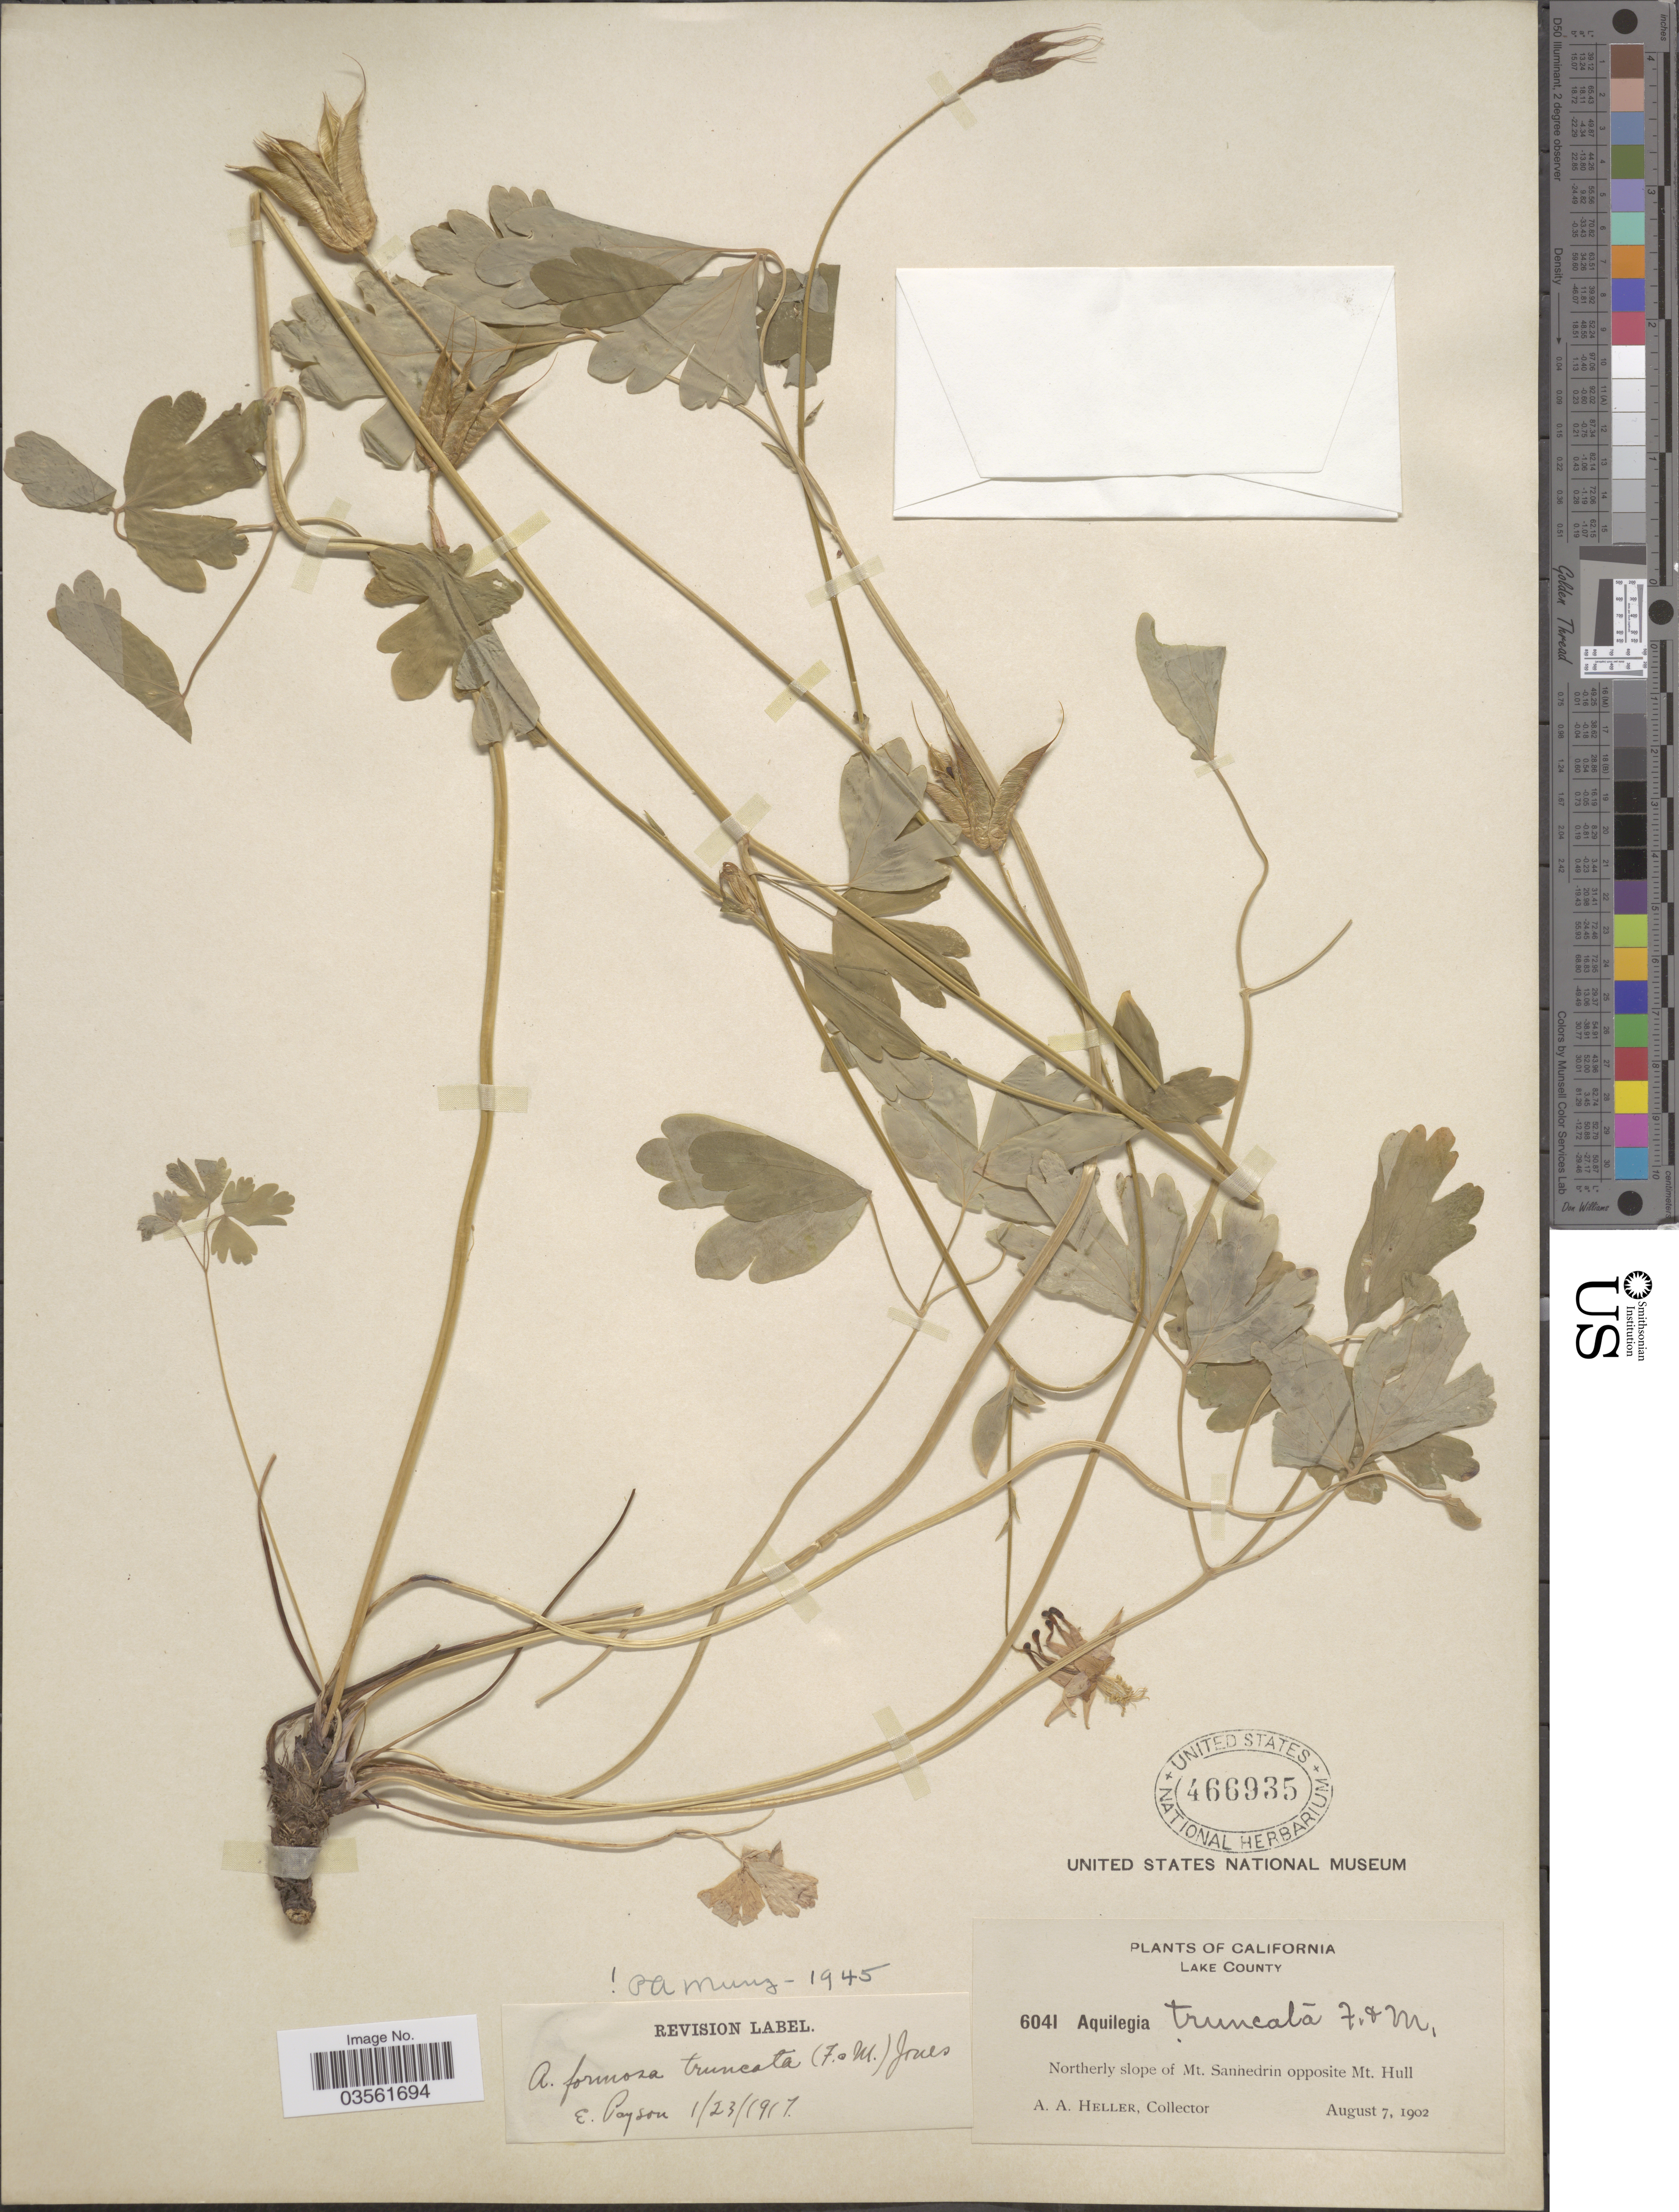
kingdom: Plantae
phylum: Tracheophyta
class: Magnoliopsida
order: Ranunculales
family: Ranunculaceae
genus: Aquilegia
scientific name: Aquilegia formosa var. truncata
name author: M.E. Jones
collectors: A. A. Heller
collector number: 6041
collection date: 1902-08-07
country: United States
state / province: California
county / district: Lake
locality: Lake County. Northerly slope of Mt. Sannedrin opposite Mt. Hull.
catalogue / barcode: US 466935